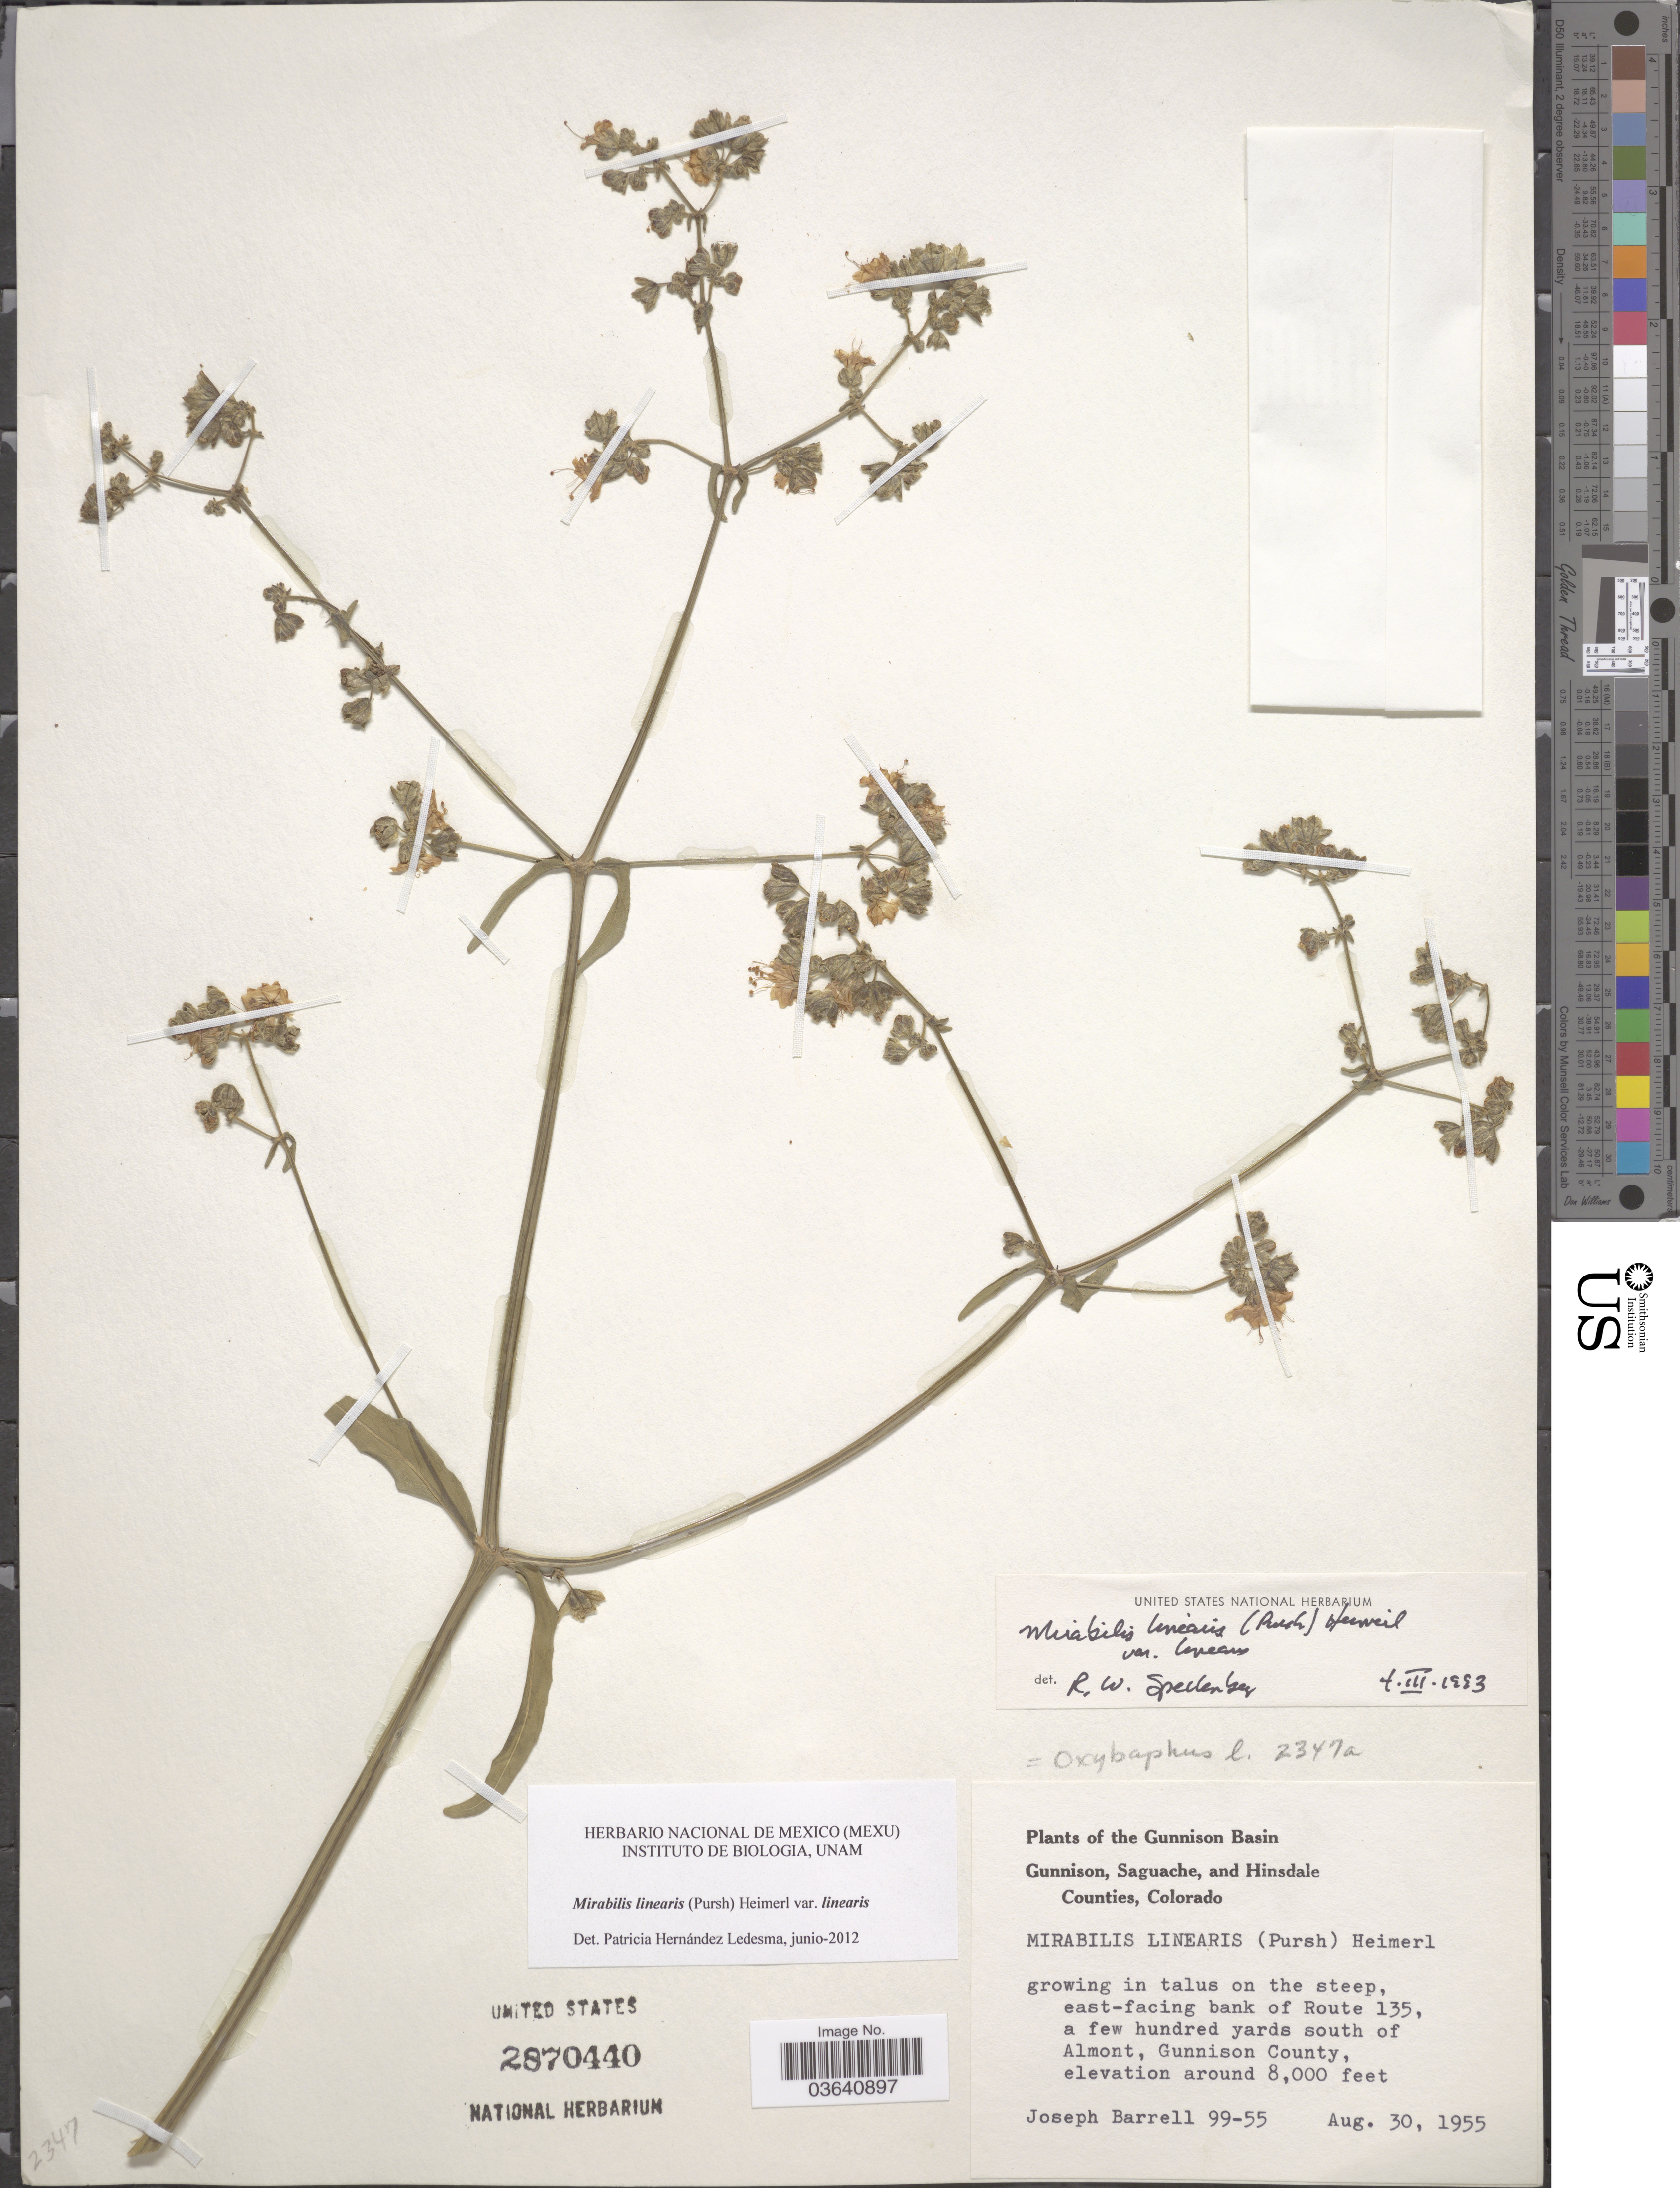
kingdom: Plantae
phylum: Tracheophyta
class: Magnoliopsida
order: Caryophyllales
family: Nyctaginaceae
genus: Mirabilis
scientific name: Mirabilis linearis var. linearis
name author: (Pursh) Heimerl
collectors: J. Barrell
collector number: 99-55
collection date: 1955-08-30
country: United States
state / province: Colorado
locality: Gunnison Basin. East-facing bank of Route 135, a few hundred yards south of Almont, Gunnison County.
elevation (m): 2438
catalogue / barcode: US 2870440